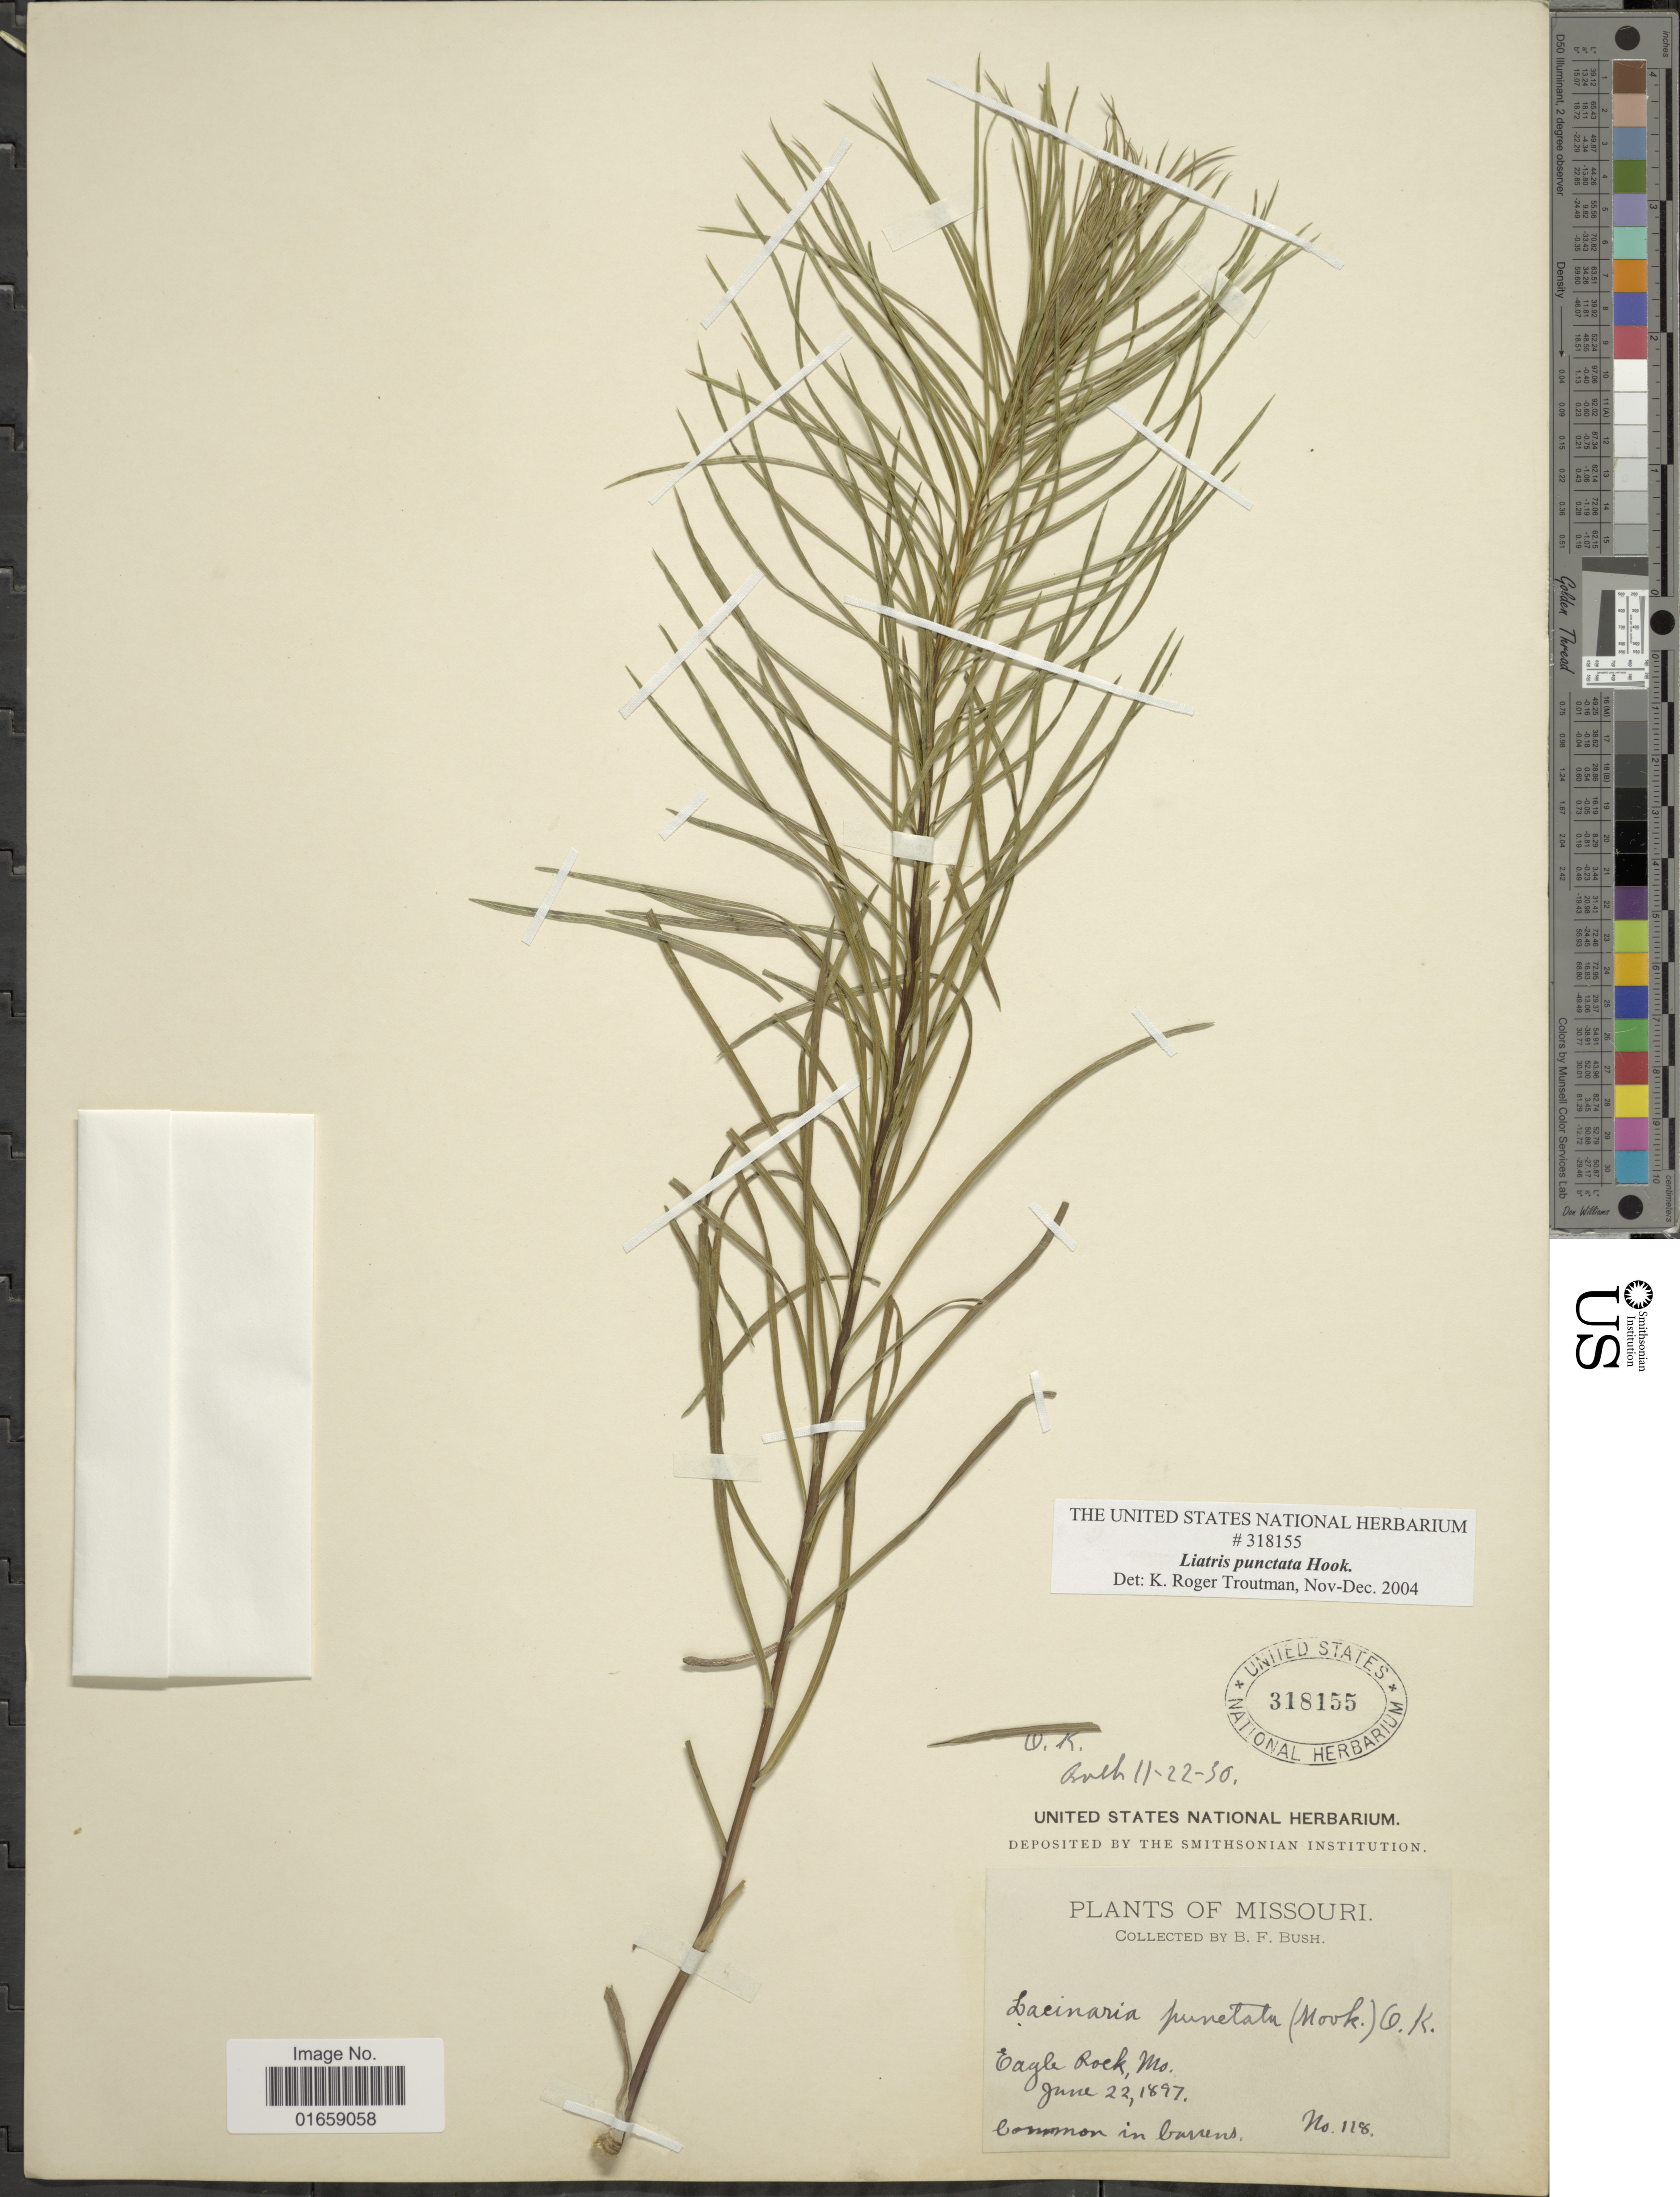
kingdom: Plantae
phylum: Tracheophyta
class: Magnoliopsida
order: Asterales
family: Asteraceae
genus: Liatris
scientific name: Liatris punctata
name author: Hook.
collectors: B. F. Bush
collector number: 118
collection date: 1897-06-22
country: United States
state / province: Missouri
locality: Eagle Rock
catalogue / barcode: US 318155